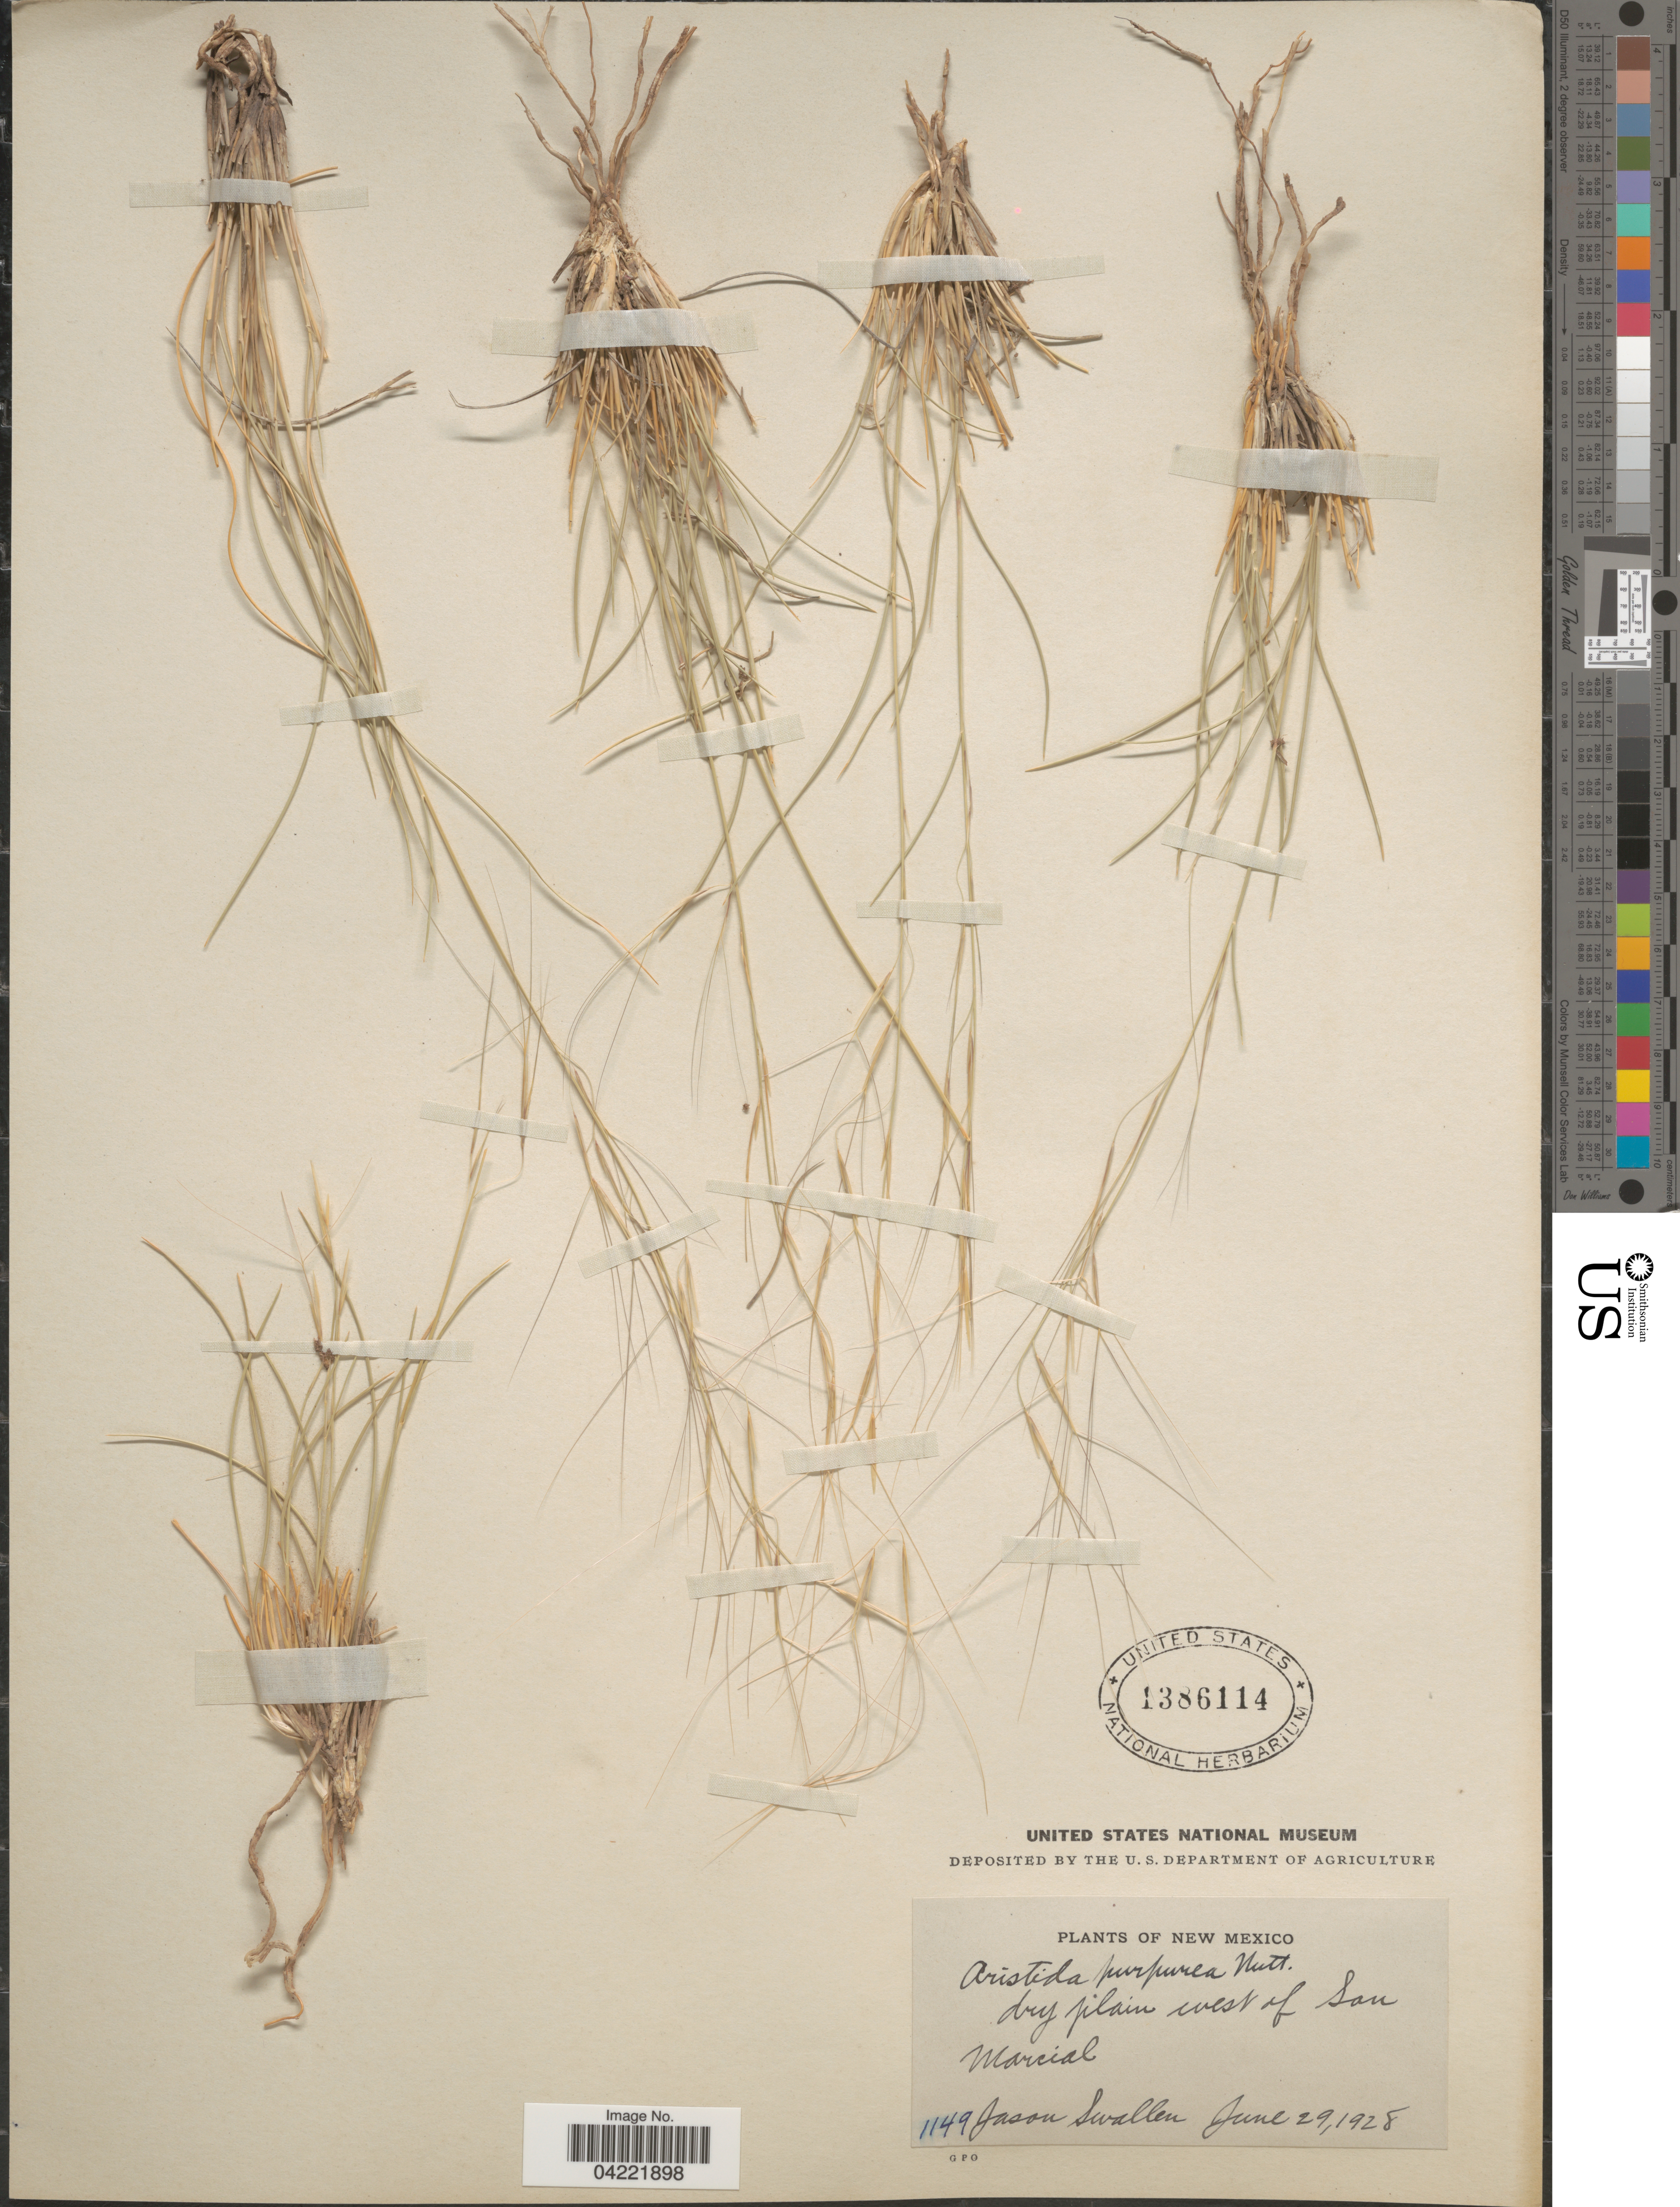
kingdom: Plantae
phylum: Tracheophyta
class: Liliopsida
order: Poales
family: Poaceae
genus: Aristida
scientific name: Aristida purpurea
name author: Nutt.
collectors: J. R. Swallen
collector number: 1149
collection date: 1928-06-29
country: United States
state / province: New Mexico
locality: Dry plain west of San Marcial.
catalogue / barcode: US 1386114